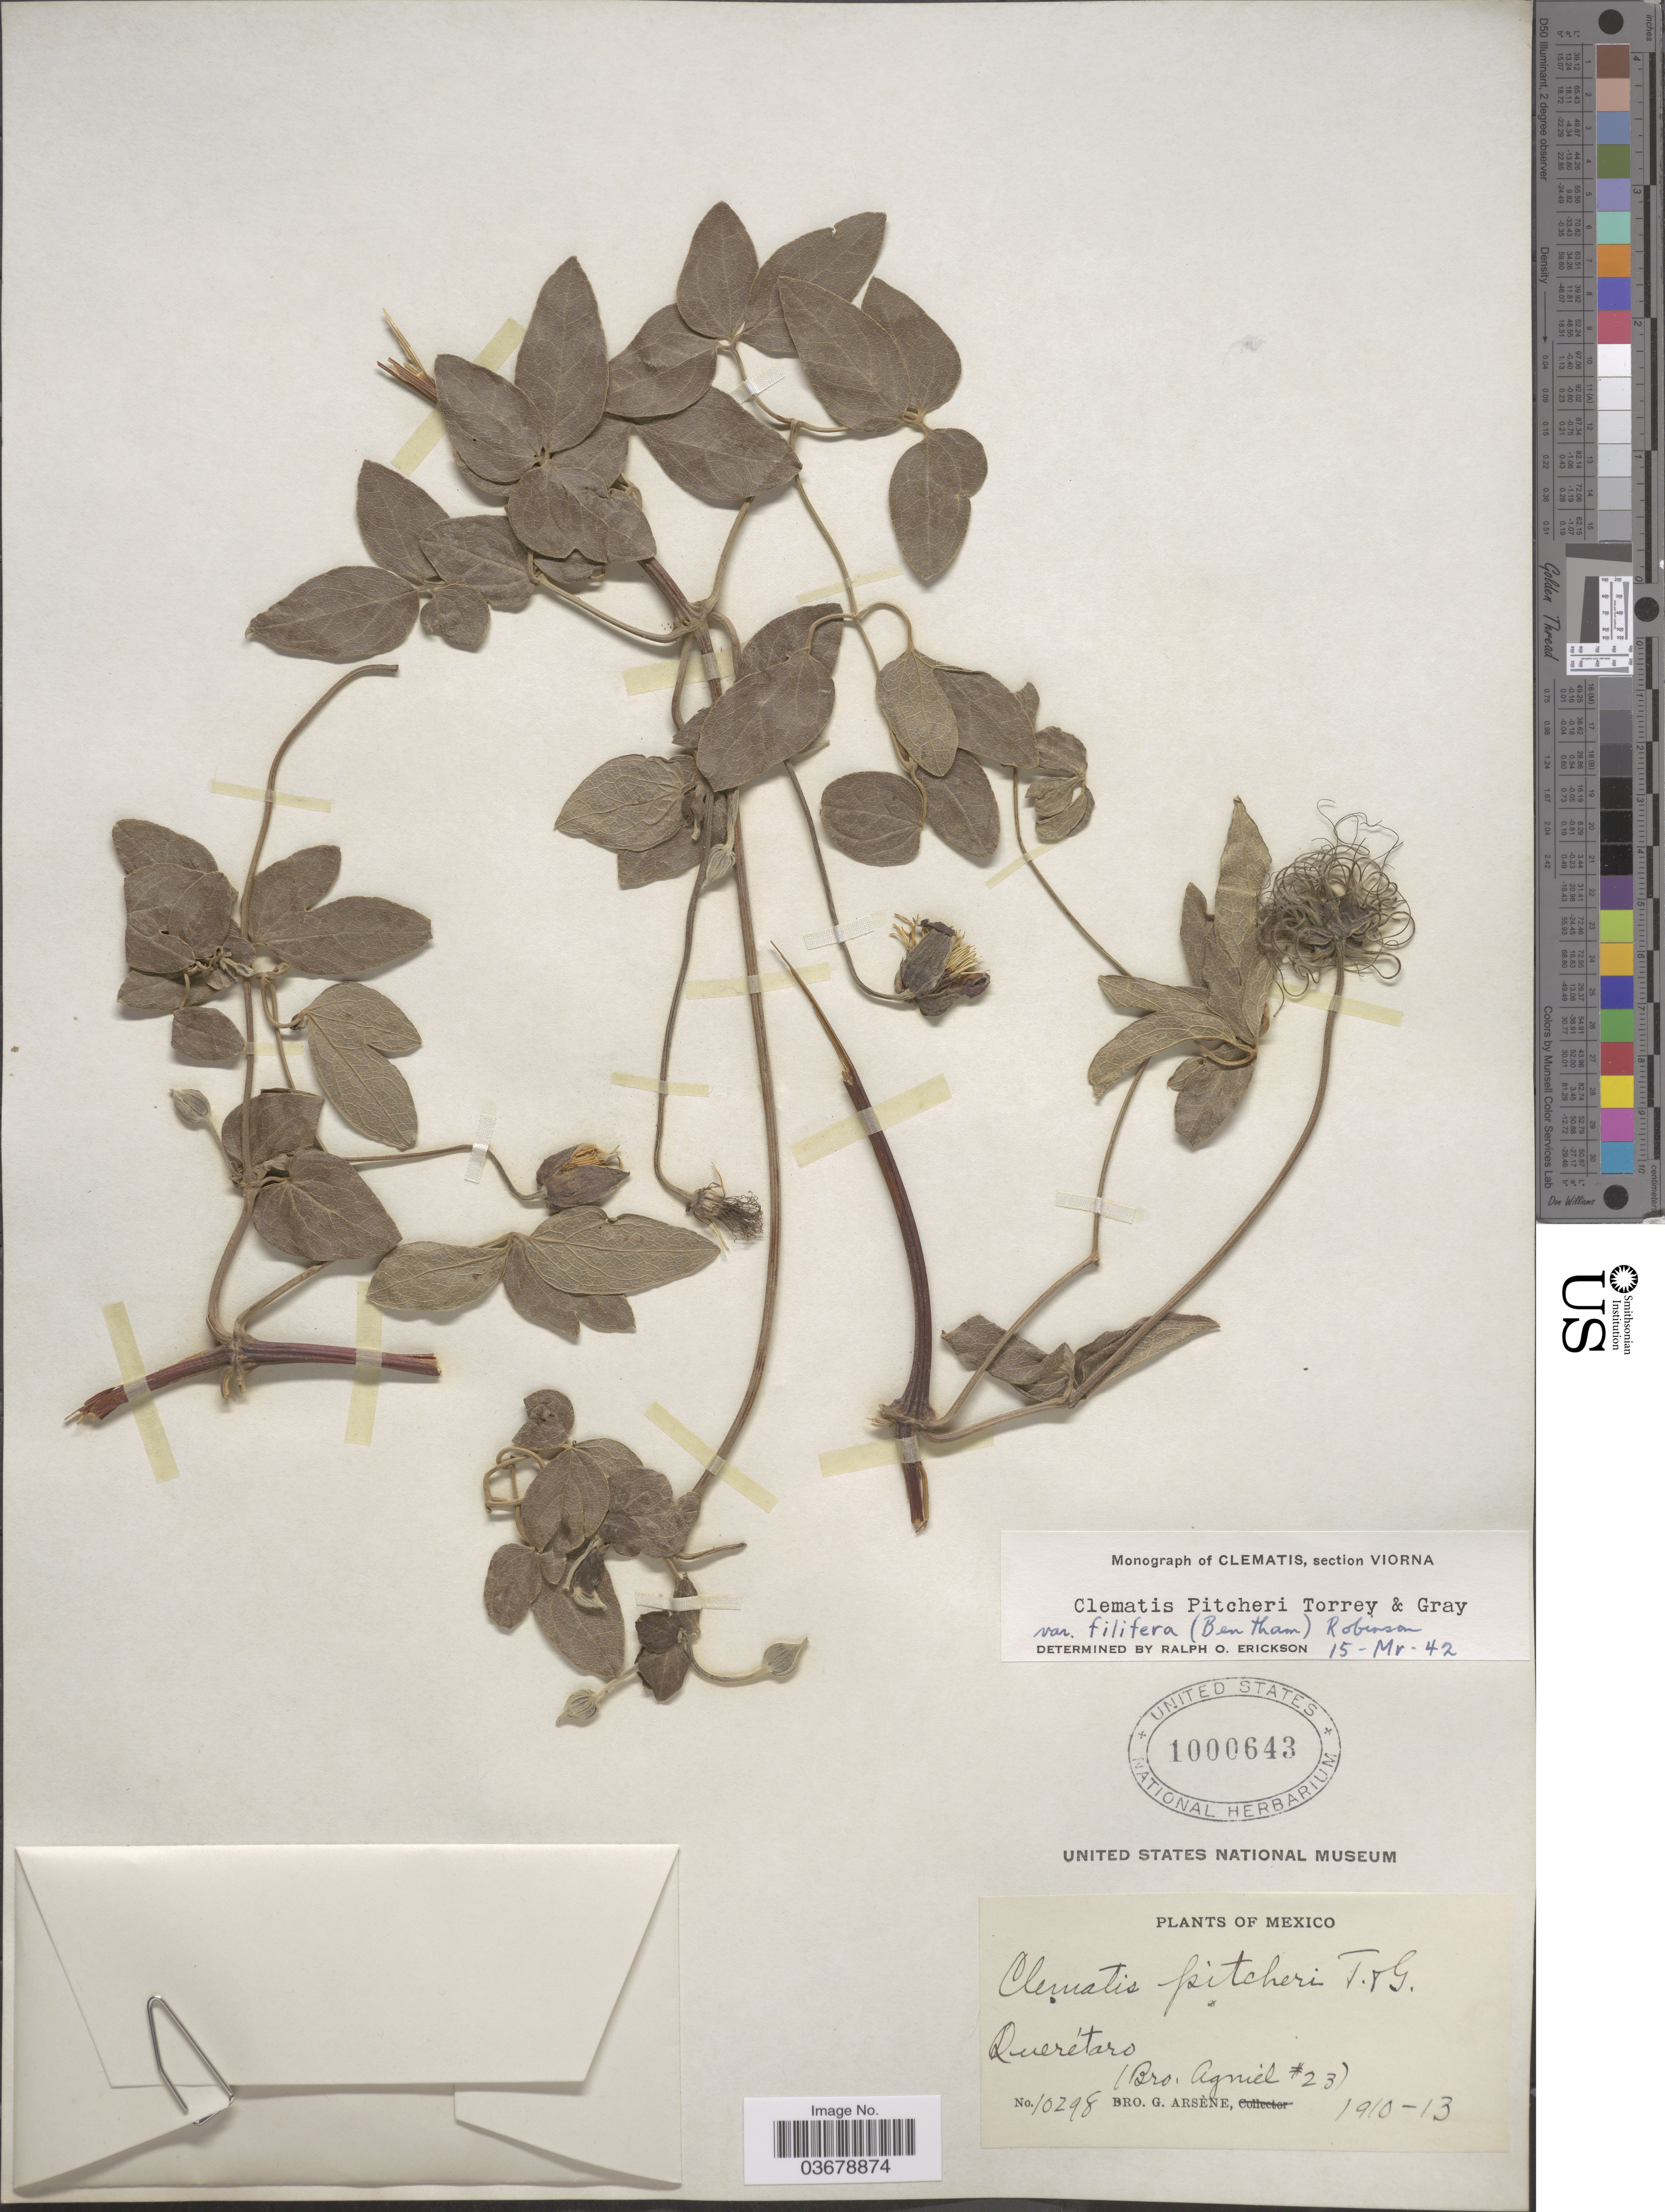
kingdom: Plantae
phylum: Tracheophyta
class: Magnoliopsida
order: Ranunculales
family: Ranunculaceae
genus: Clematis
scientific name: Clematis pitcheri var. filifera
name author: (Benth.) B.L. Rob.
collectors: Bro. G. Arsène & Bro. Agniel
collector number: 10298/23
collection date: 1910/1913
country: Mexico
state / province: Querétaro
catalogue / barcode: US 1000643